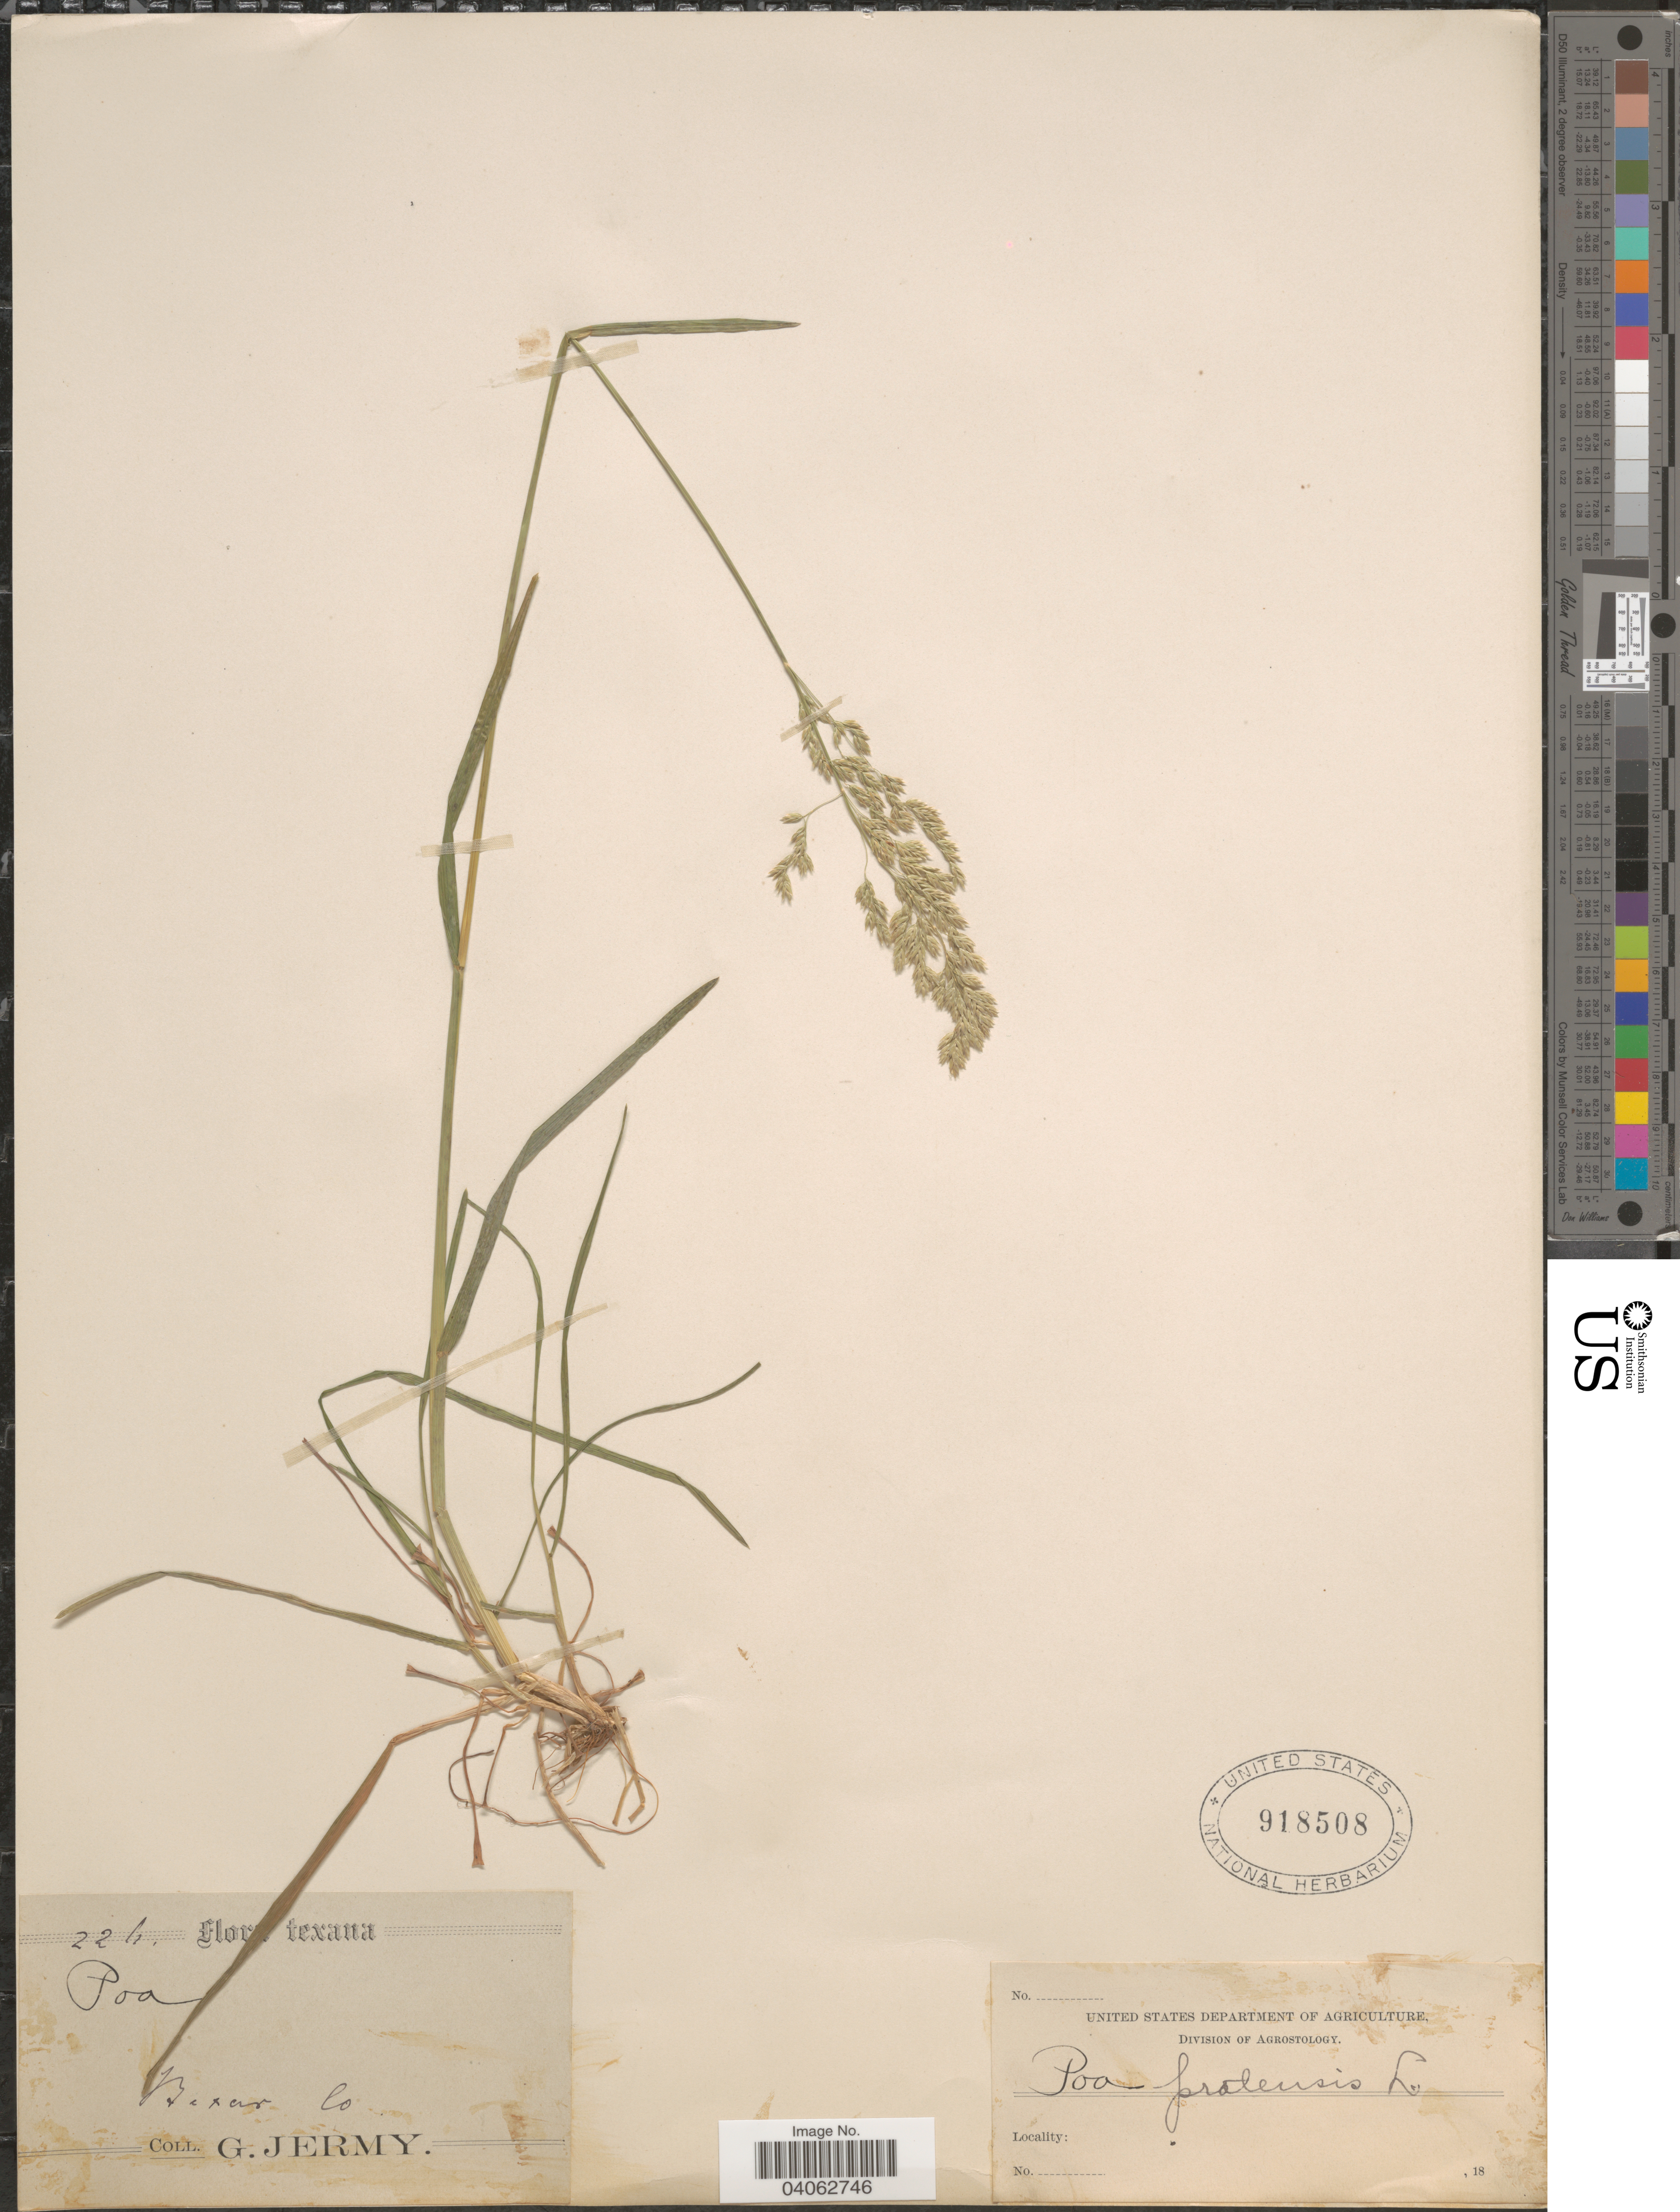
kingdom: Plantae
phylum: Tracheophyta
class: Liliopsida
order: Poales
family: Poaceae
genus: Poa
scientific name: Poa pratensis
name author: L.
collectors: G. Jermy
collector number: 226*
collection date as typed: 18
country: United States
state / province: Texas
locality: Bexar Co.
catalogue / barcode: US 918508